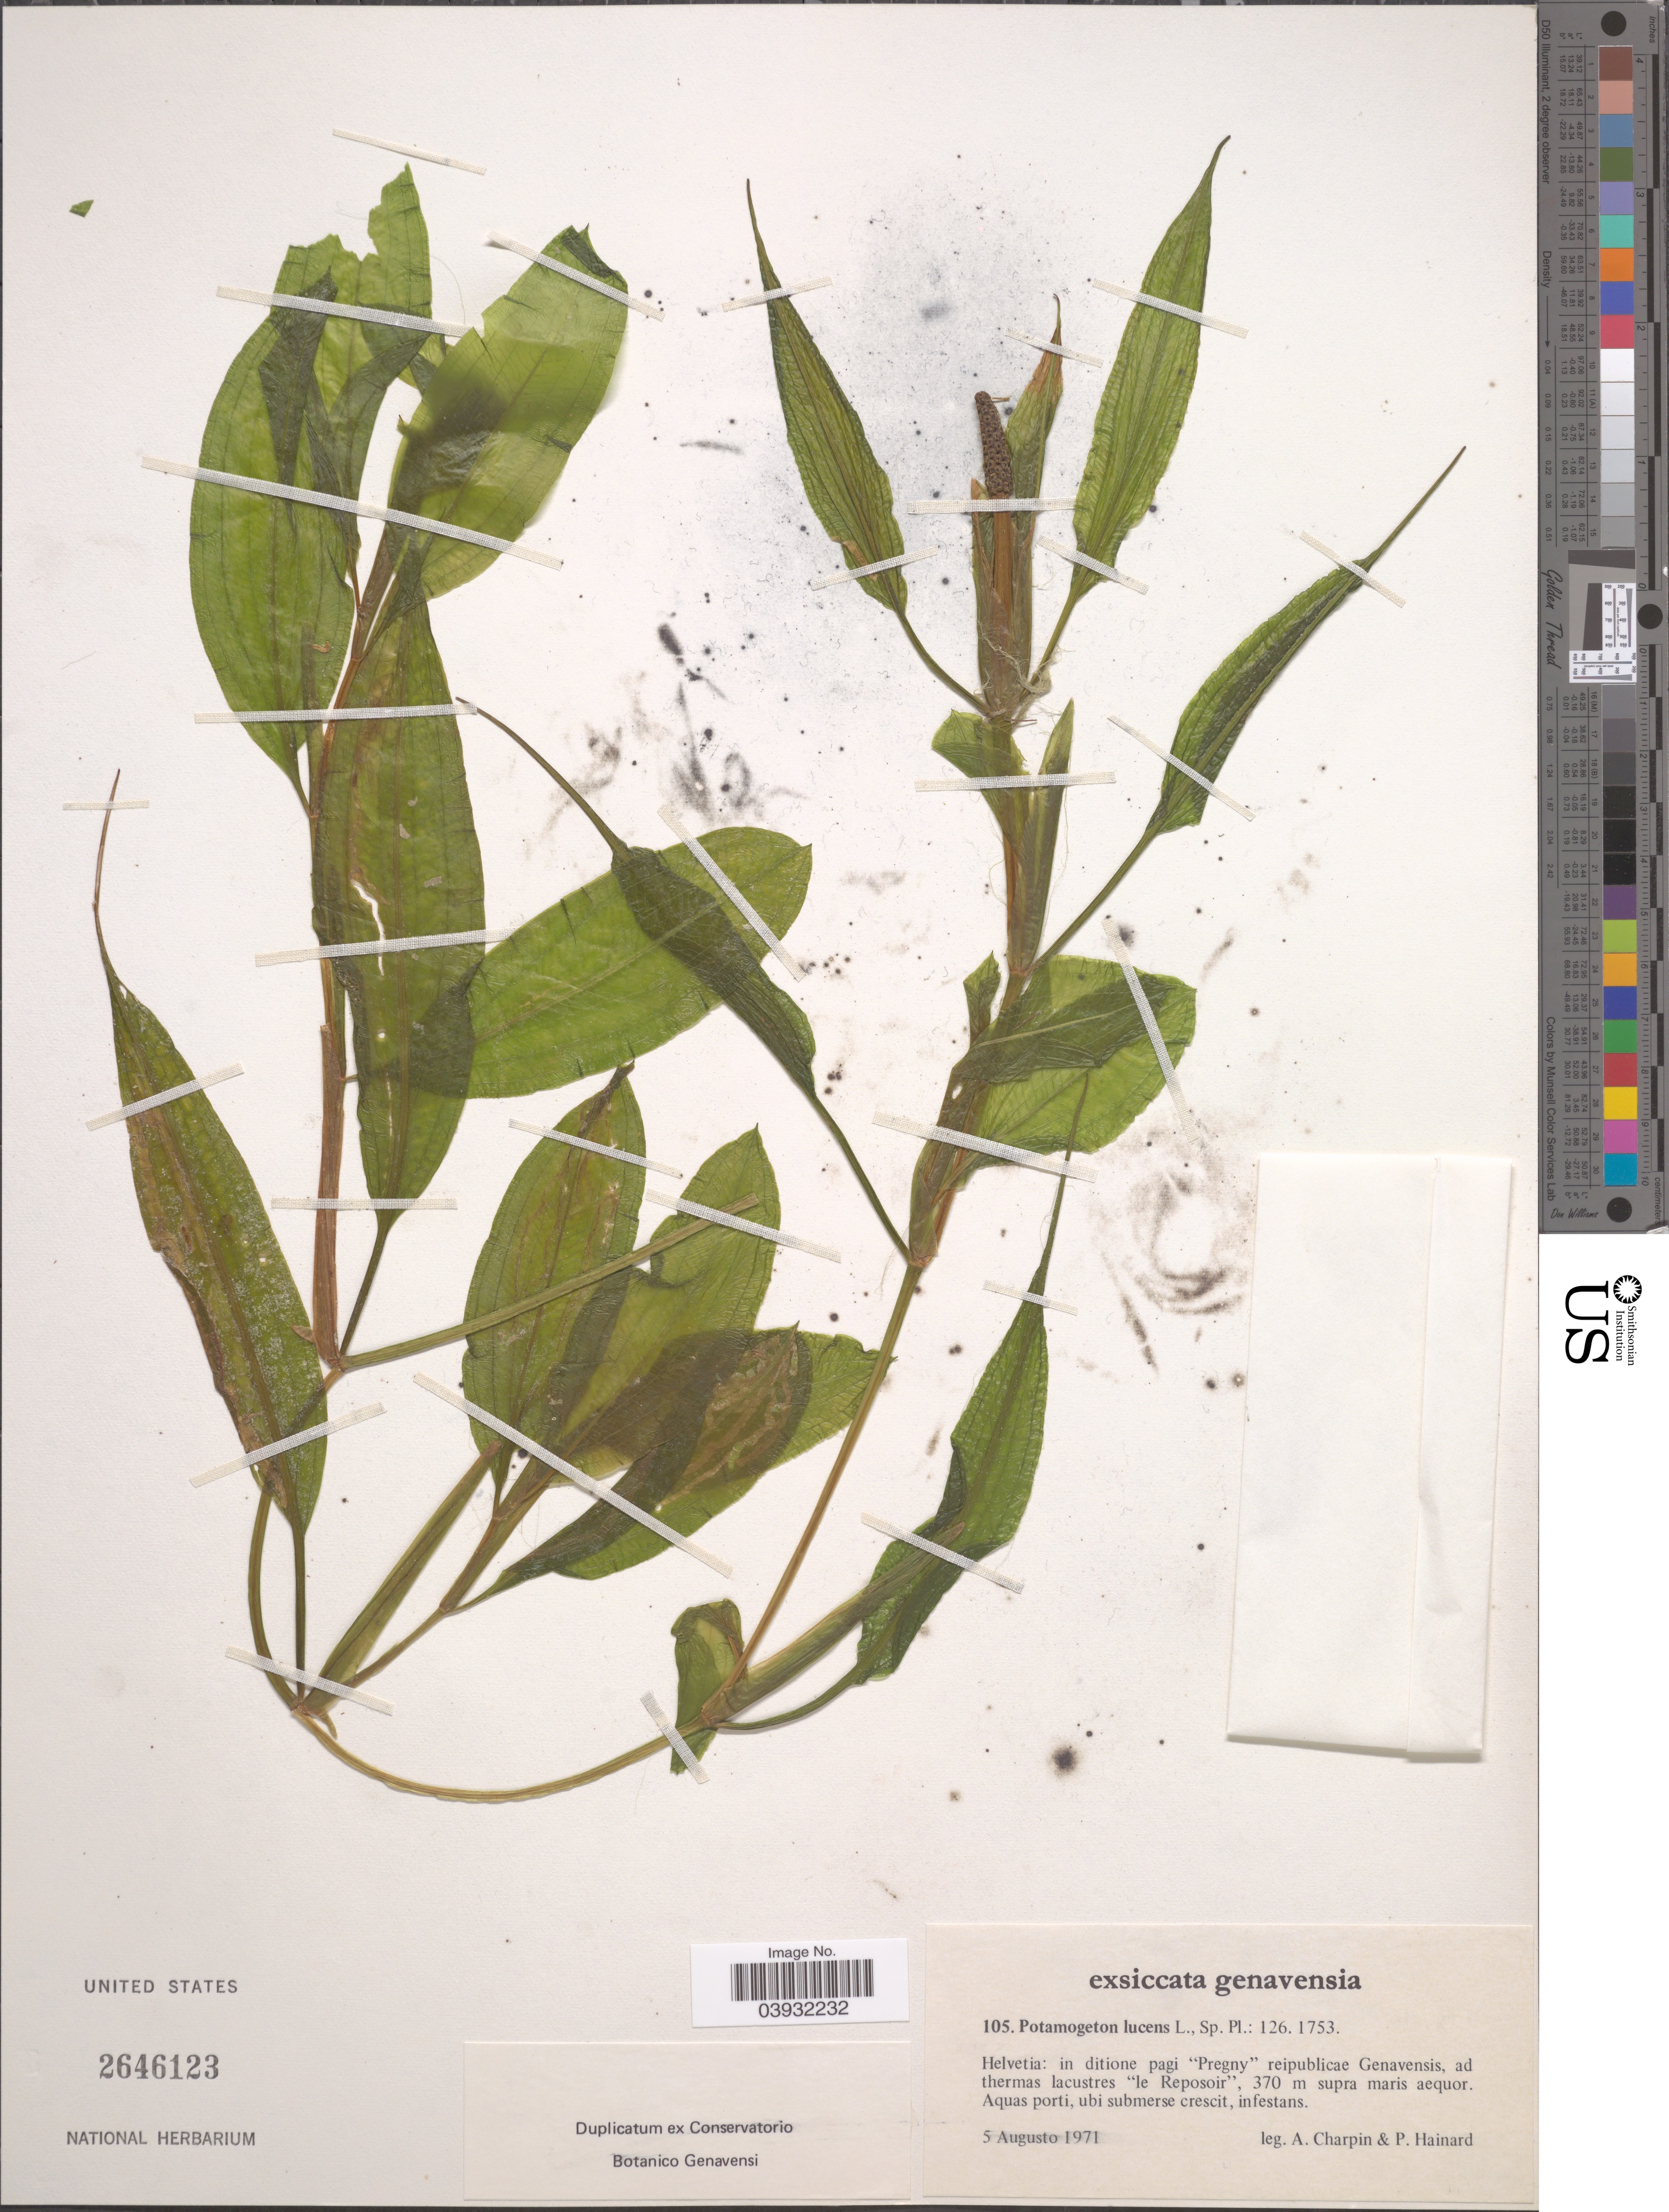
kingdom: Plantae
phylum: Tracheophyta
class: Liliopsida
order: Alismatales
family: Potamogetonaceae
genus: Potamogeton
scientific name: Potamogeton lucens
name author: L.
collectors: A. Charpin & P. Hainard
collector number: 105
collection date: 1971-08-05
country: Switzerland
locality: Helvetia: in ditione pagi "Pregny" reipublicae Genavensis, ad thermas lacustres "le Reposoir".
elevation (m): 370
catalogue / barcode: US 2646123